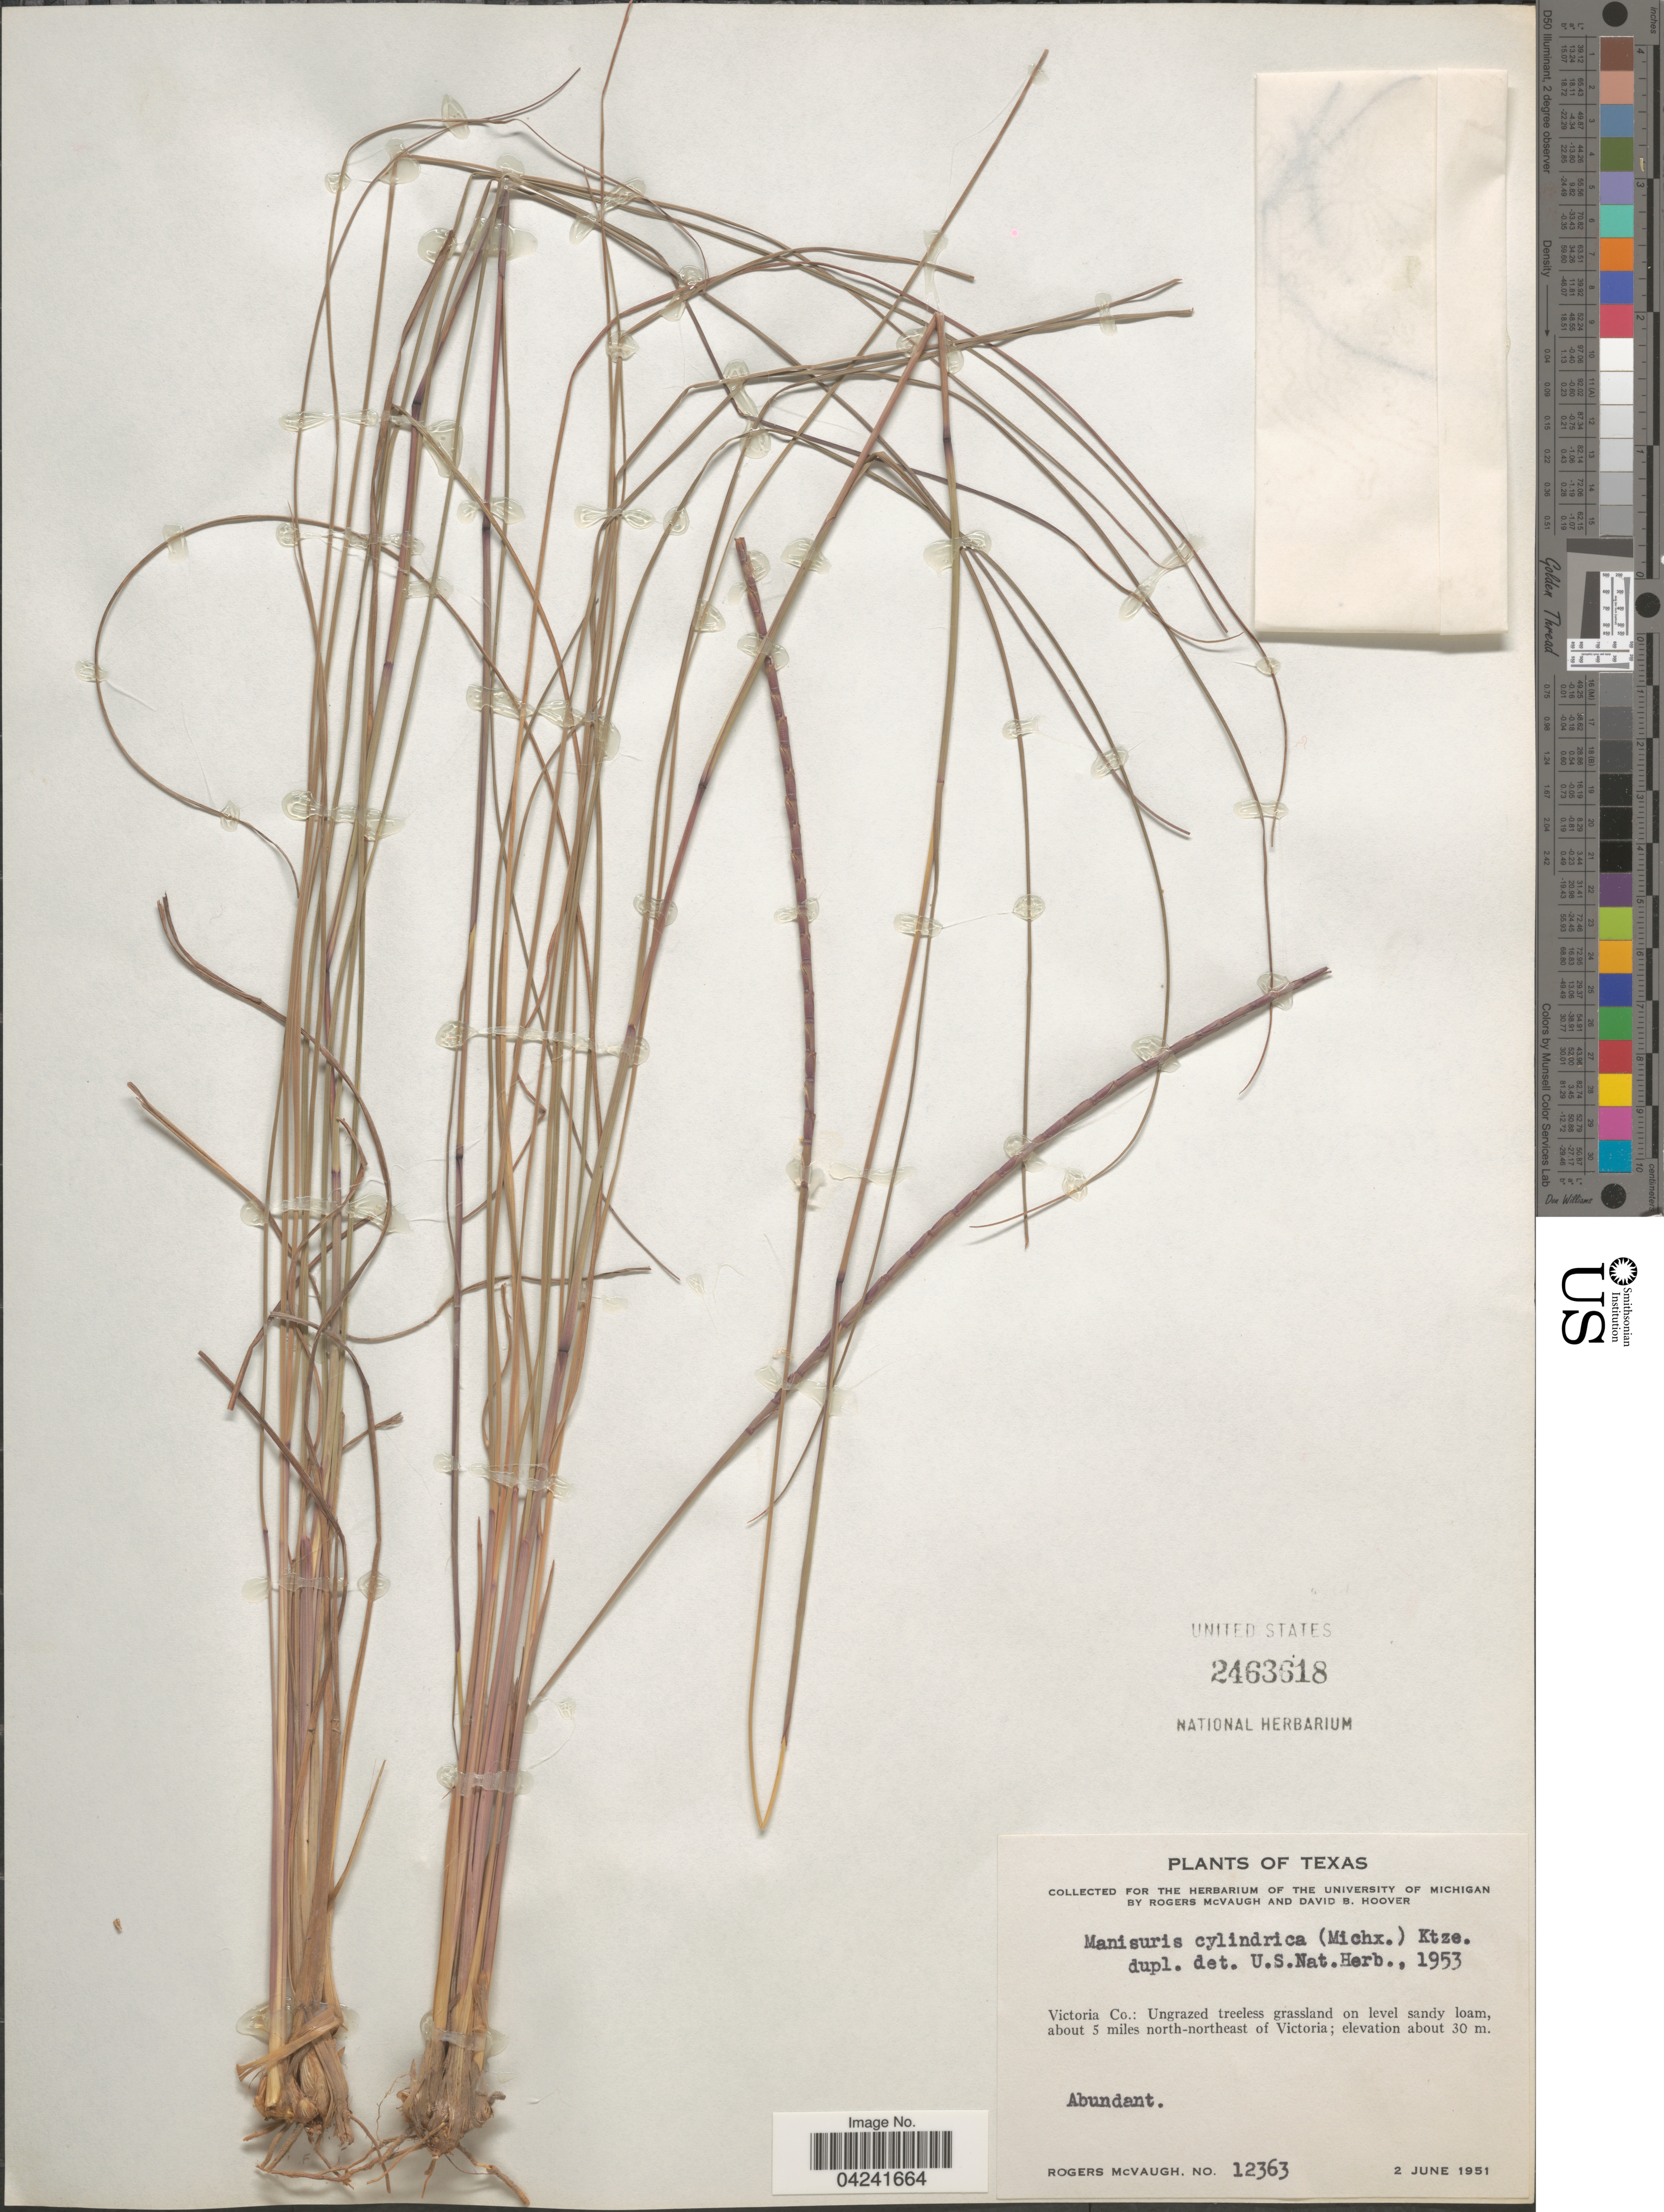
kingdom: Plantae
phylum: Tracheophyta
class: Liliopsida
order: Poales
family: Poaceae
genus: Mnesithea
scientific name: Mnesithea cylindrica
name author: (Michx.) de Koning & Sosef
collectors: R. McVaugh & D. B. Hoover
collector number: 12363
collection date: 1951-06-02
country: United States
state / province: Texas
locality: Victoria Co.: Ungrazed treeless grassland on level sandy loam, about 5 miles north-northeast of Victoria.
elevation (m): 30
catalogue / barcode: US 2463618